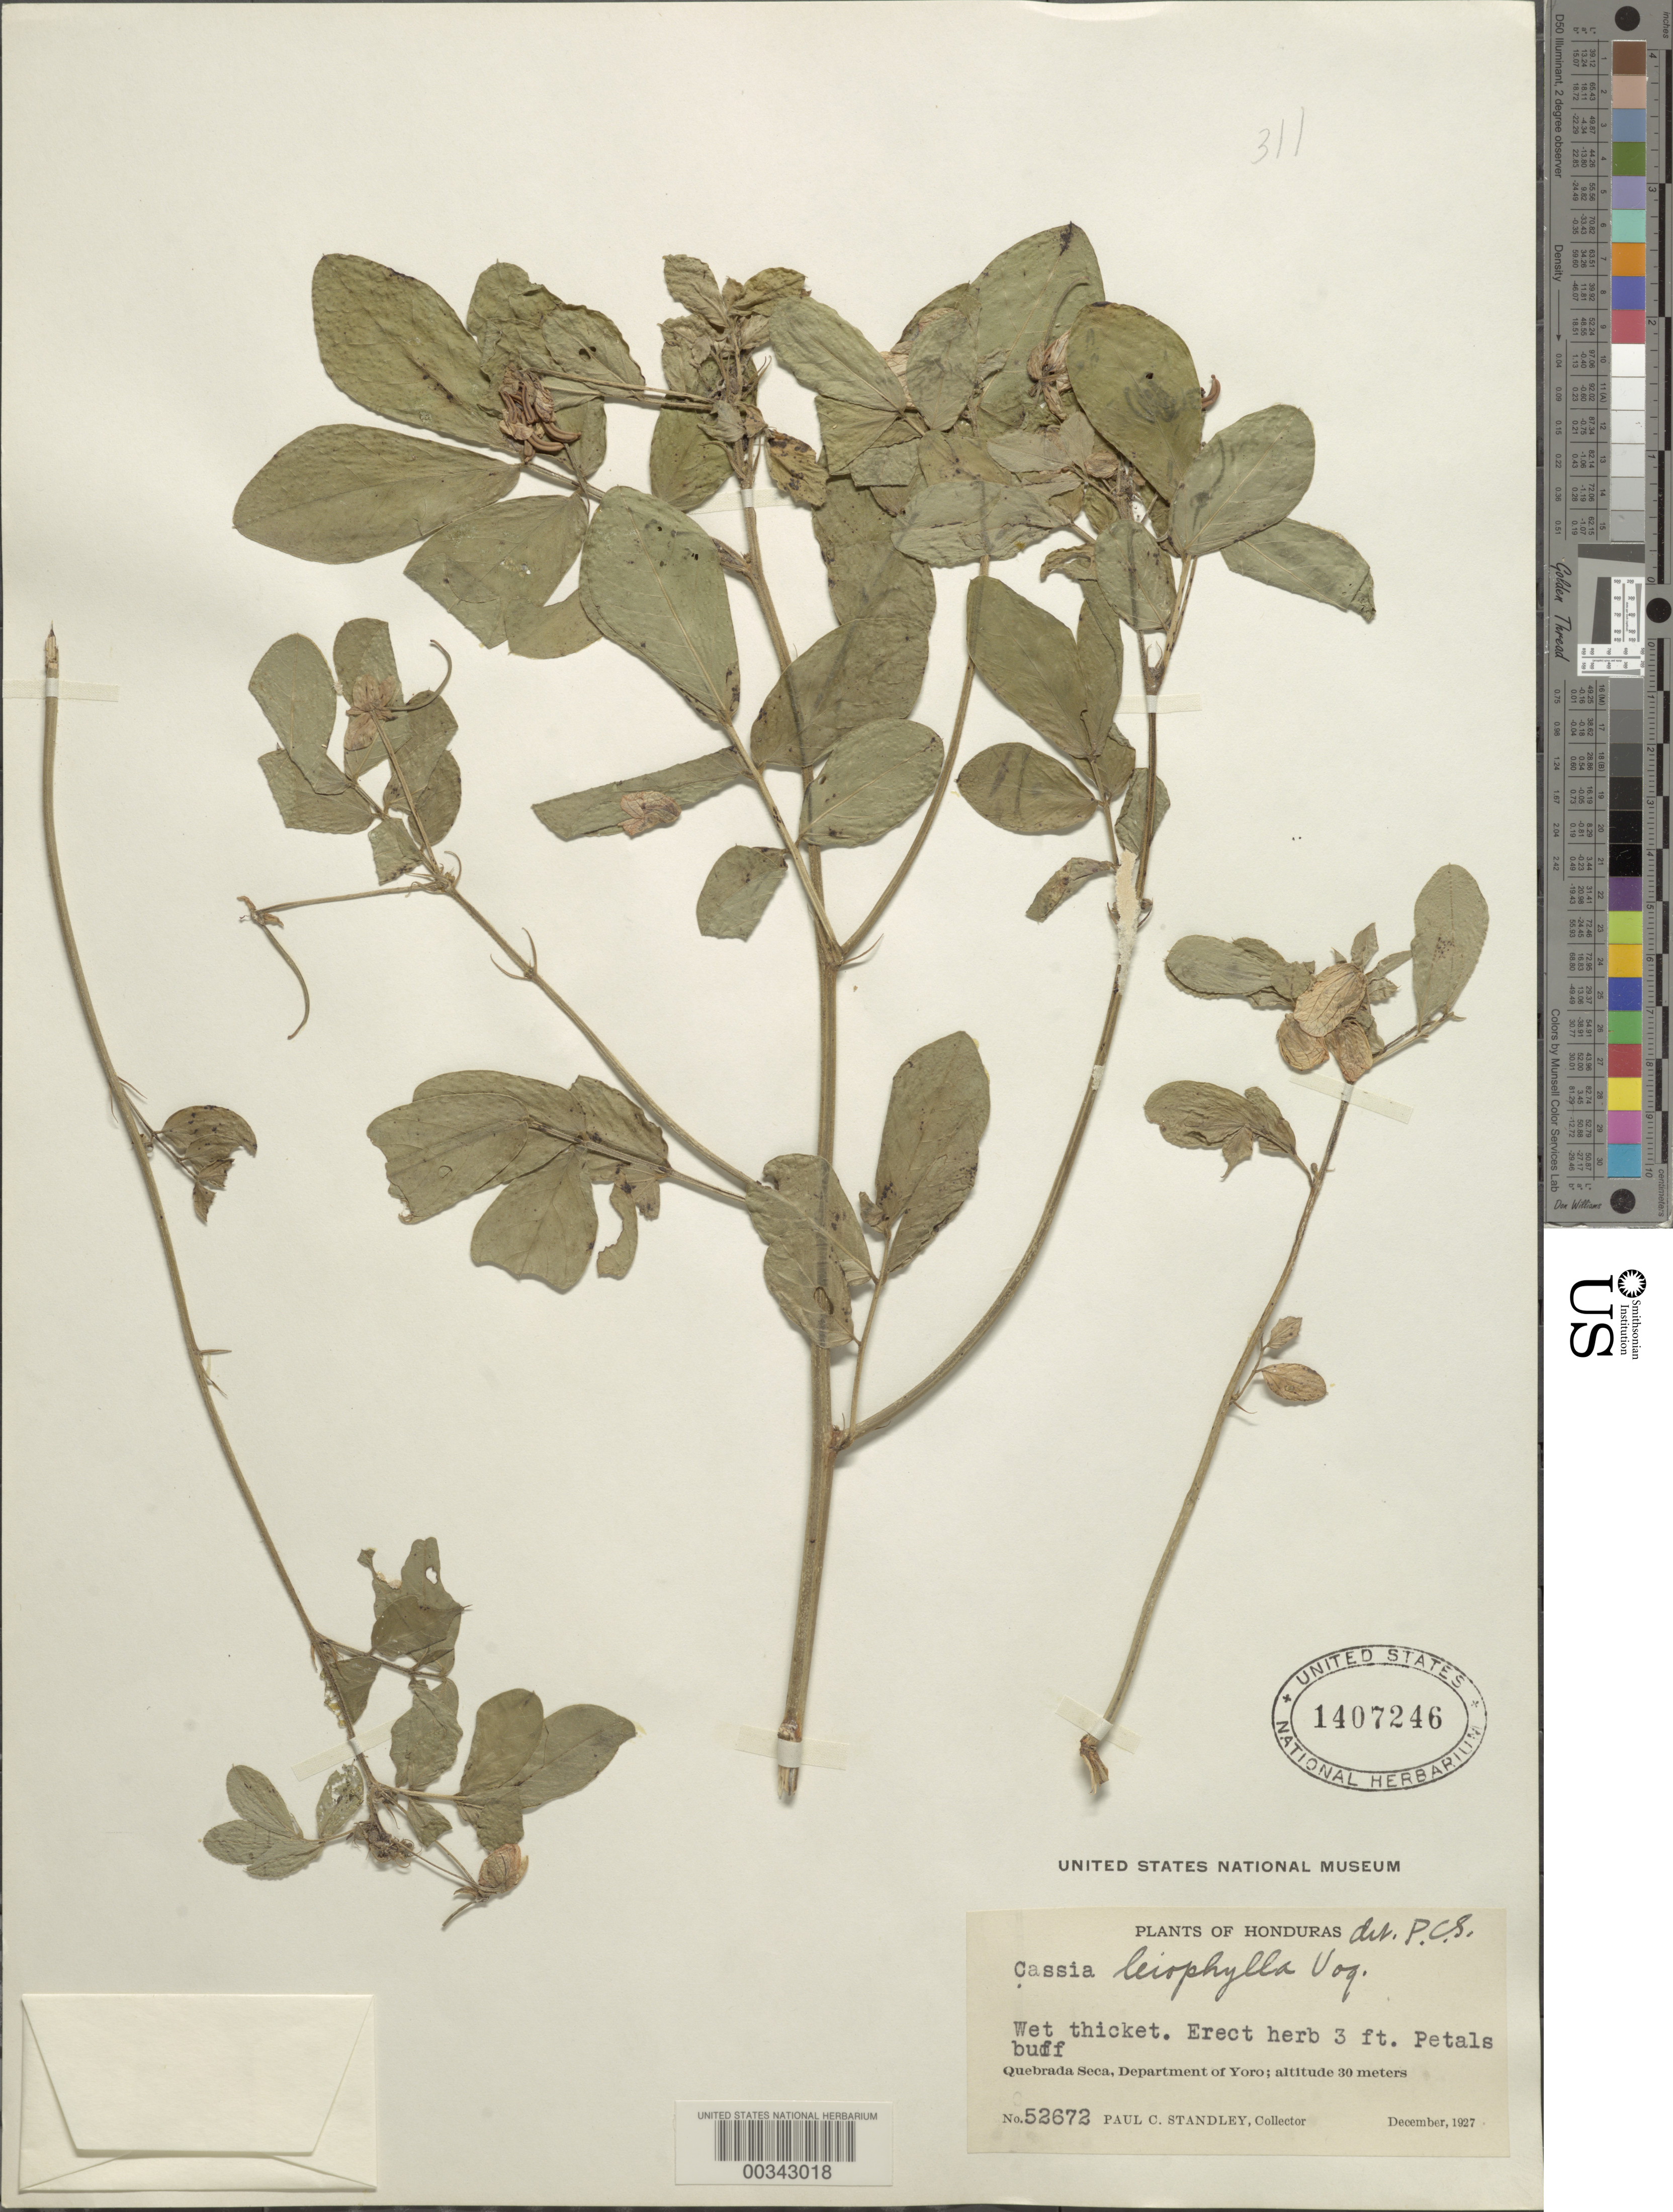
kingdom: Plantae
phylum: Tracheophyta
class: Magnoliopsida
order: Fabales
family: Fabaceae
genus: Senna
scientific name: Senna leiophylla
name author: (Vogel) H.S. Irwin & Barneby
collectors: P. C. Standley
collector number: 52672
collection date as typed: Dec 1927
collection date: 1927-12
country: Honduras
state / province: Yoro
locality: Quebrada Seca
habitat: Wet thicket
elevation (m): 30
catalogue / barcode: US 1407246